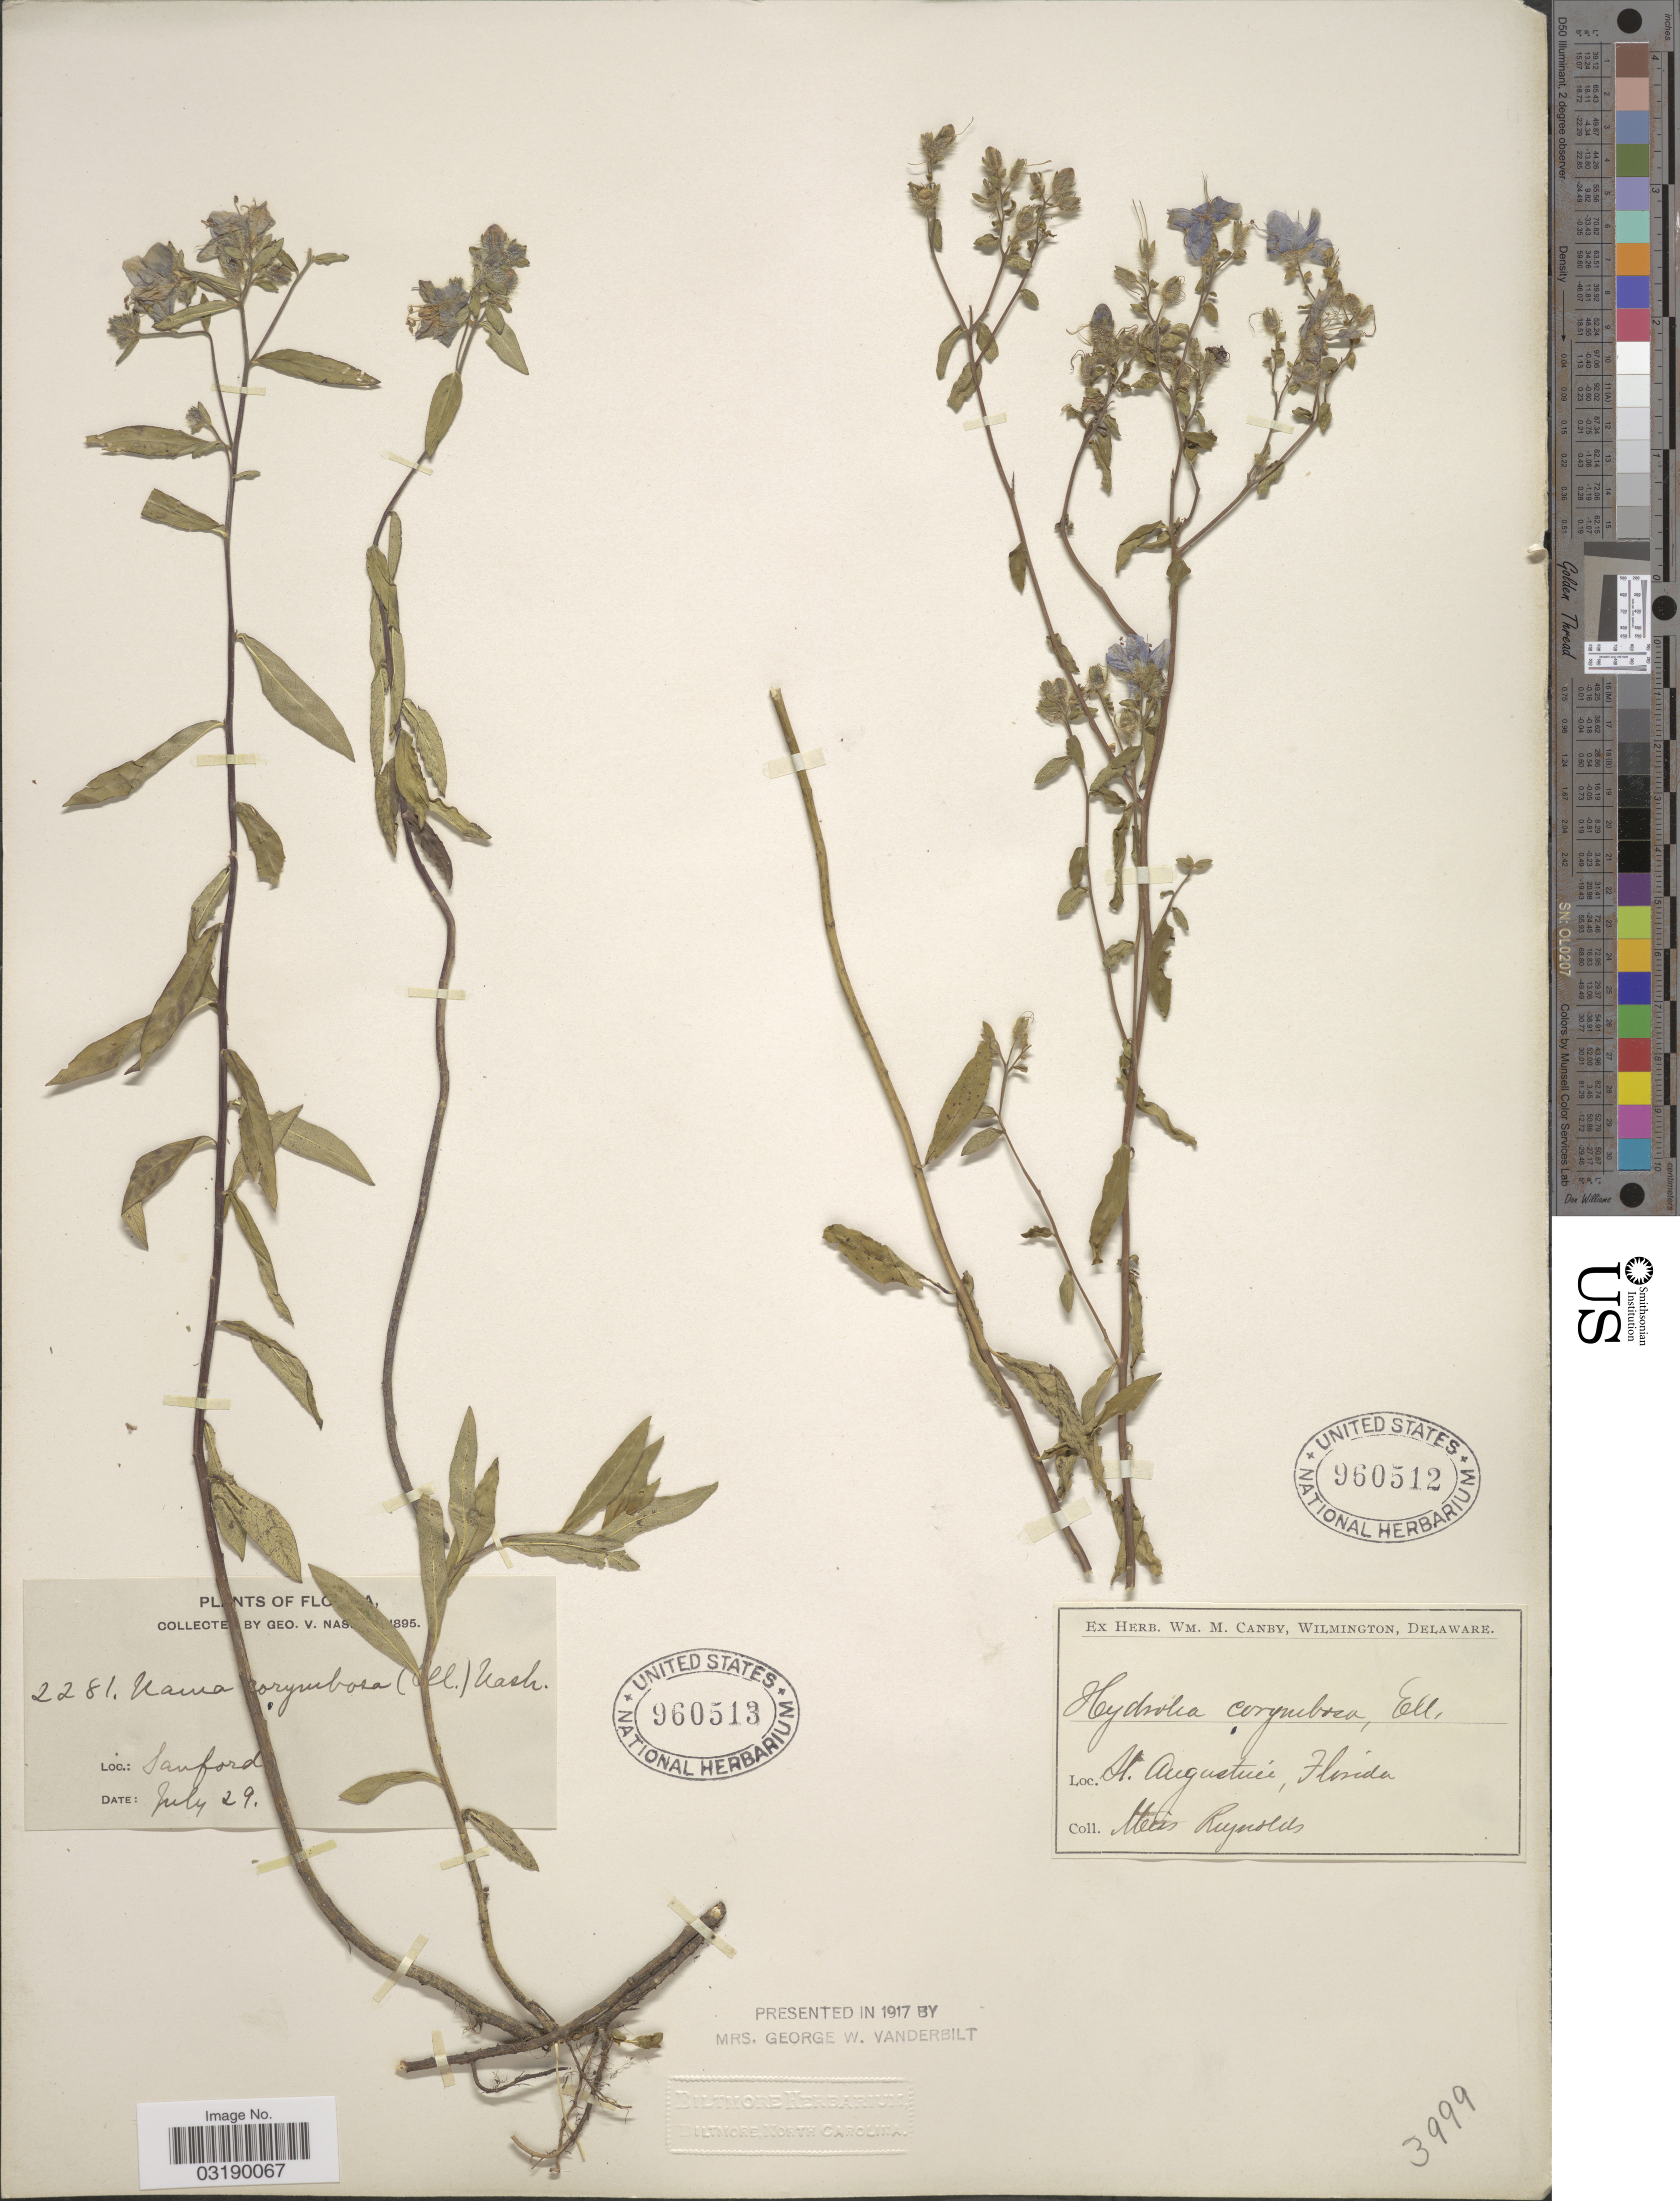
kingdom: Plantae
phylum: Tracheophyta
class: Magnoliopsida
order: Solanales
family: Hydroleaceae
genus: Hydrolea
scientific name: Hydrolea corymbosa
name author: J. Macbr. ex Elliott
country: United States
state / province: Florida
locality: St. Augustiné.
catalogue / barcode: US 960512-2